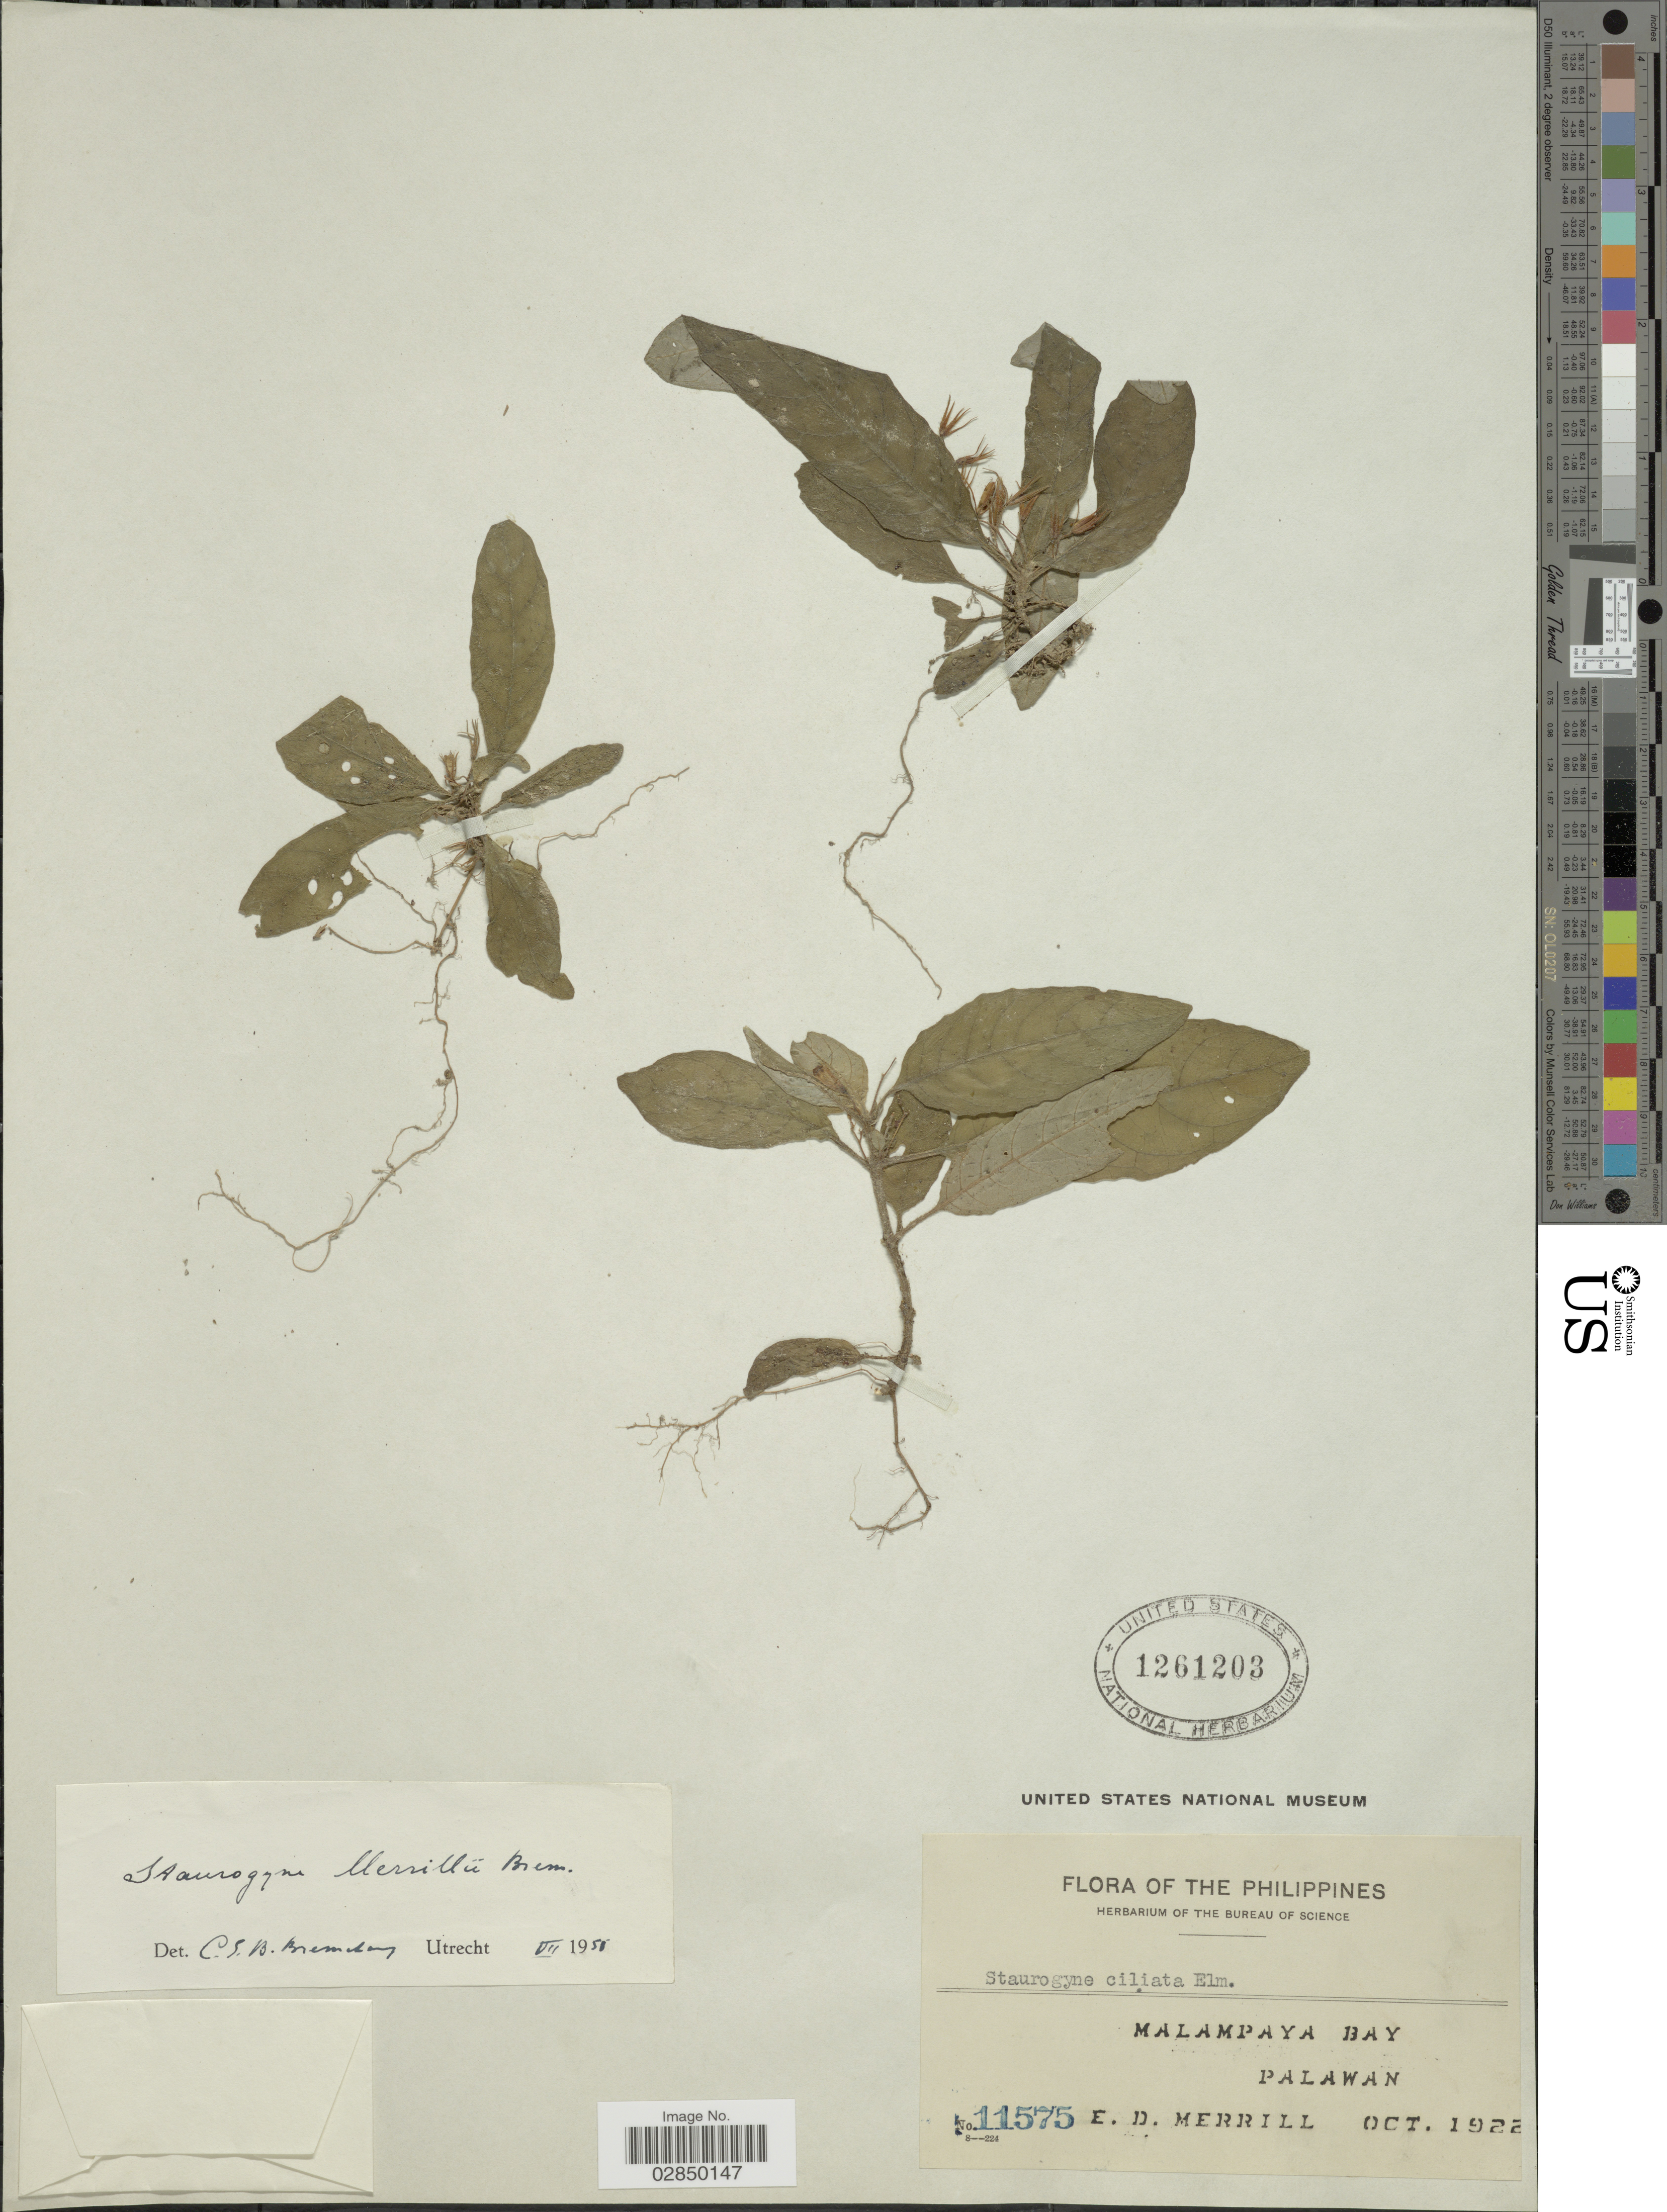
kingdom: Plantae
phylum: Tracheophyta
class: Magnoliopsida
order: Lamiales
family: Acanthaceae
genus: Staurogyne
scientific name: Staurogyne merrillii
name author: Bremek.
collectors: E. D. Merrill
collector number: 11575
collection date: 1922-10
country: Philippines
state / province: Mimaropa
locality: Malampaya Bay, Palawan.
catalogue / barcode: US 1261203